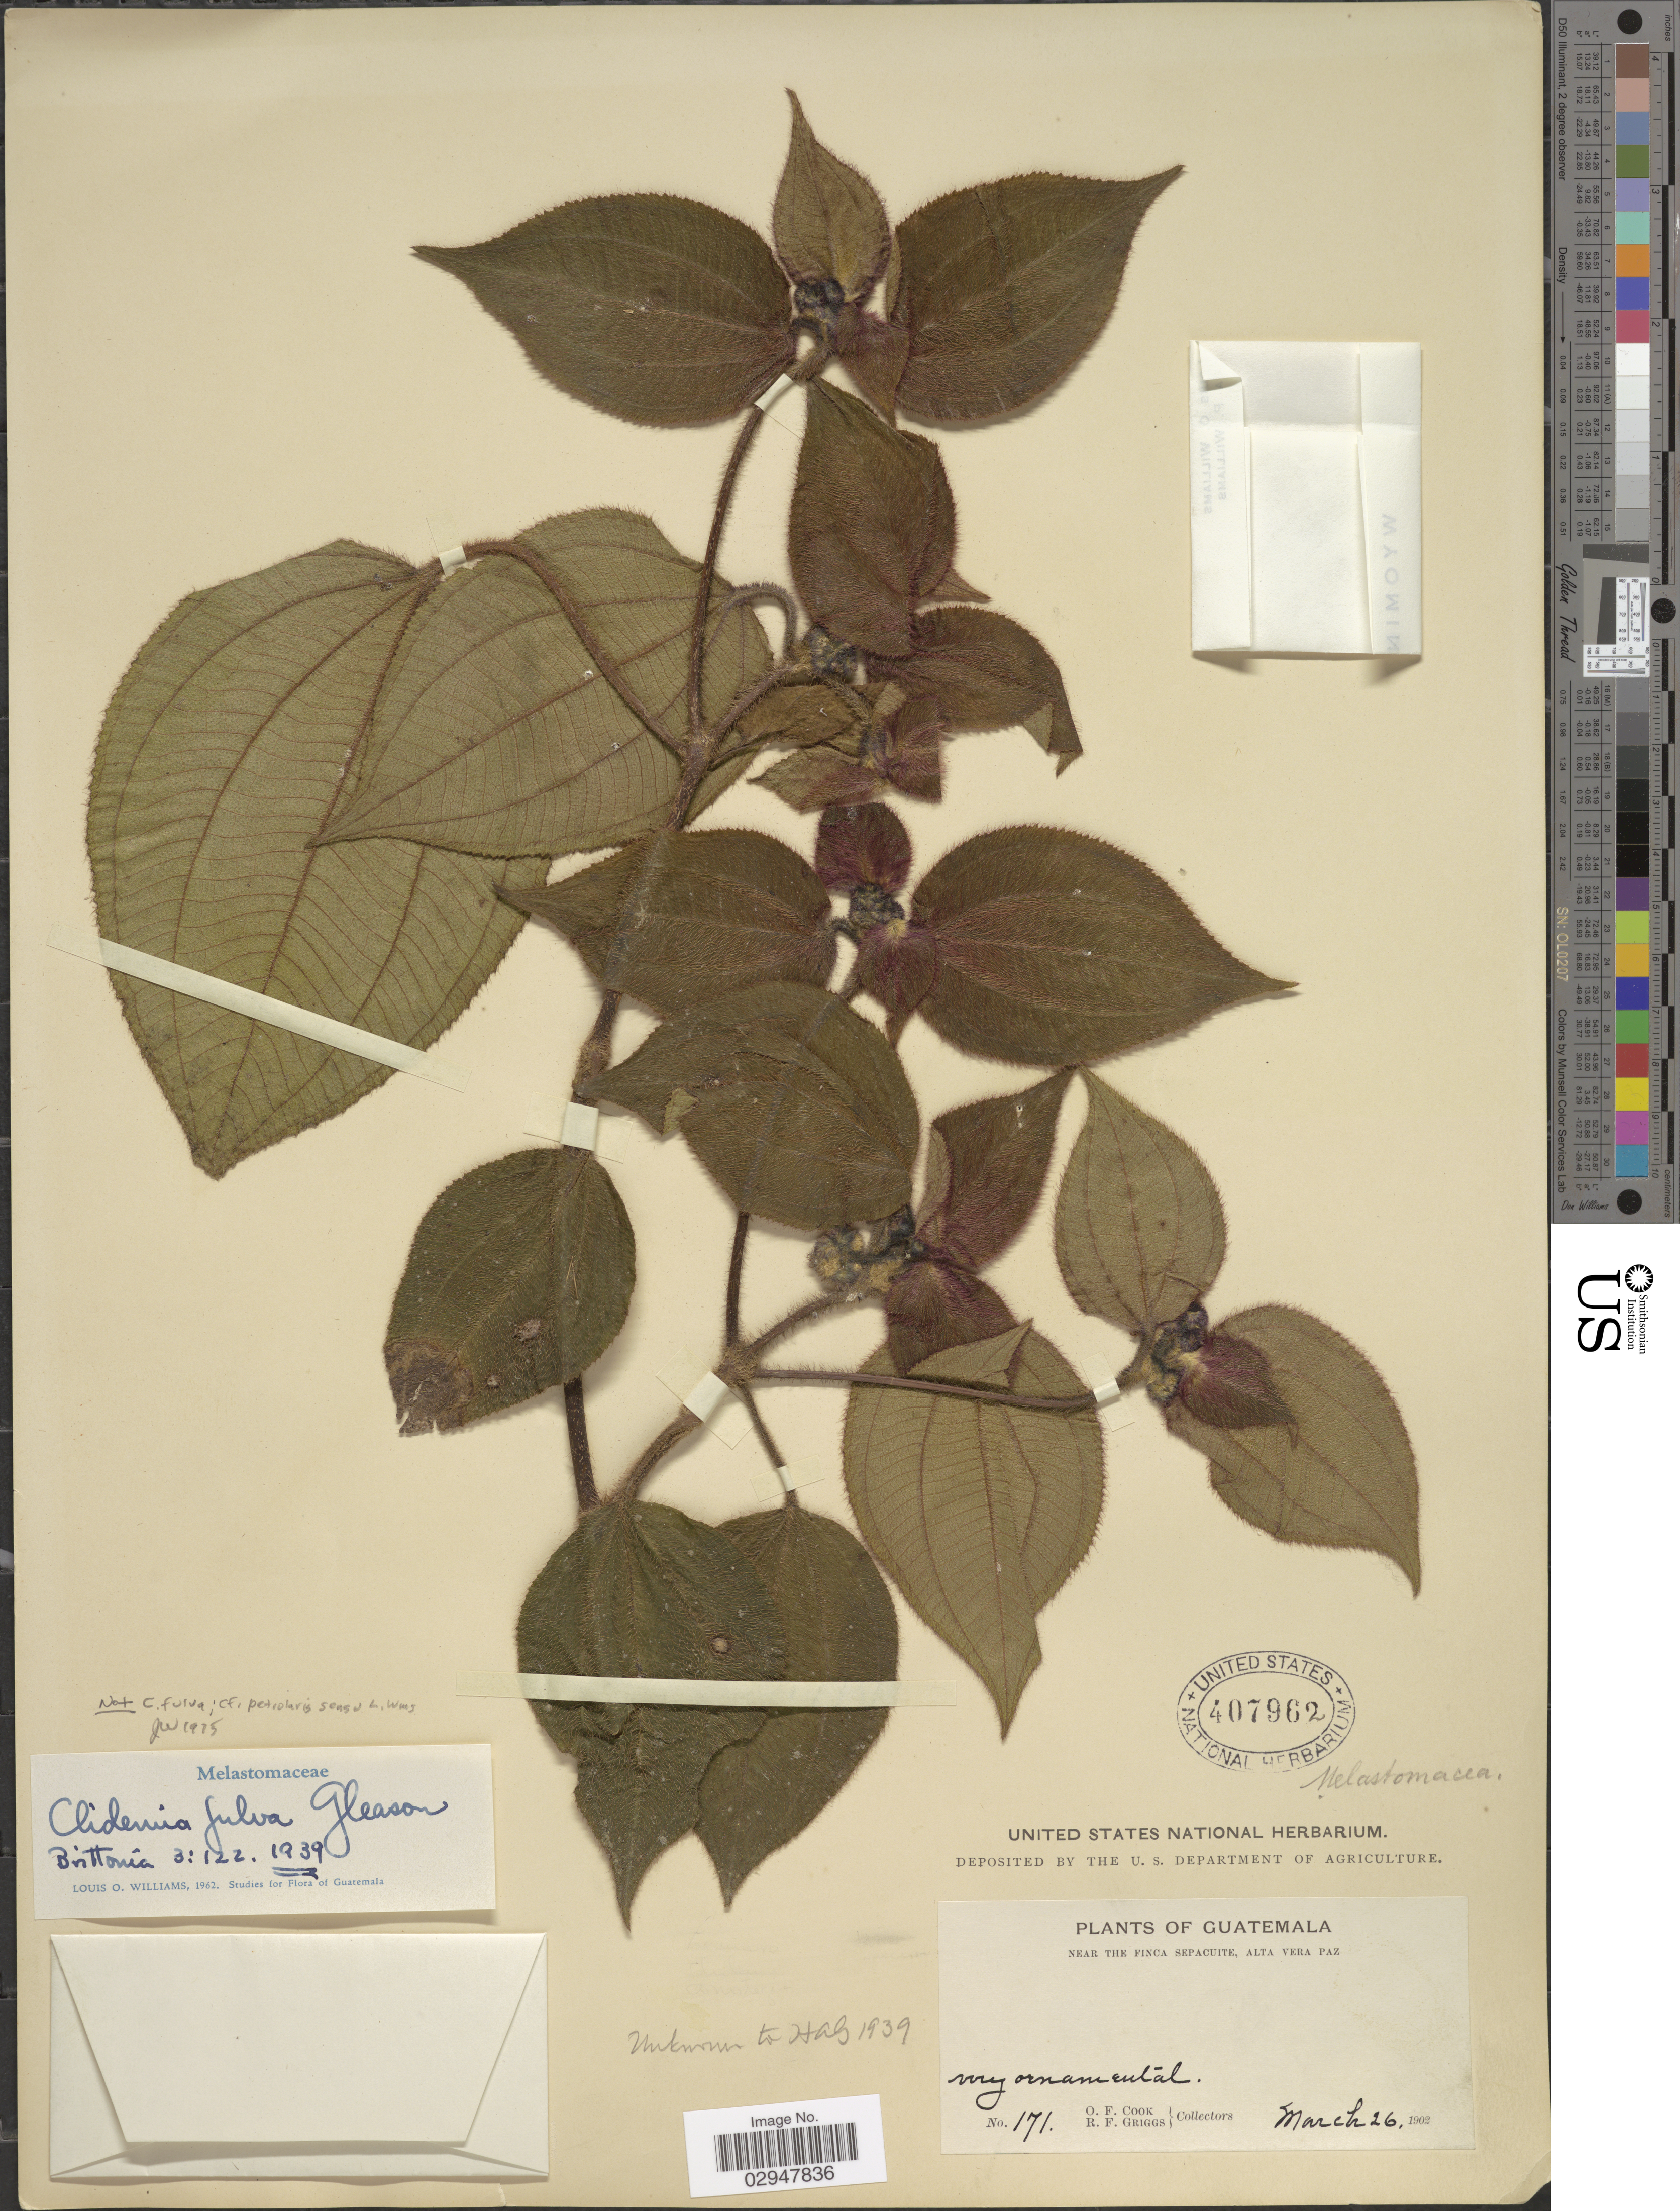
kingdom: Plantae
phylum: Tracheophyta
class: Magnoliopsida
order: Myrtales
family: Melastomataceae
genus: Clidemia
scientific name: Clidemia fulva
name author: Gleason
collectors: O. F. Cook & R. F. Griggs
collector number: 171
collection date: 1902-03-26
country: Guatemala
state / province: Alta Verapaz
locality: Near The Finca Sepacuite, Alta Vera Paz.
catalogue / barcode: US 407962